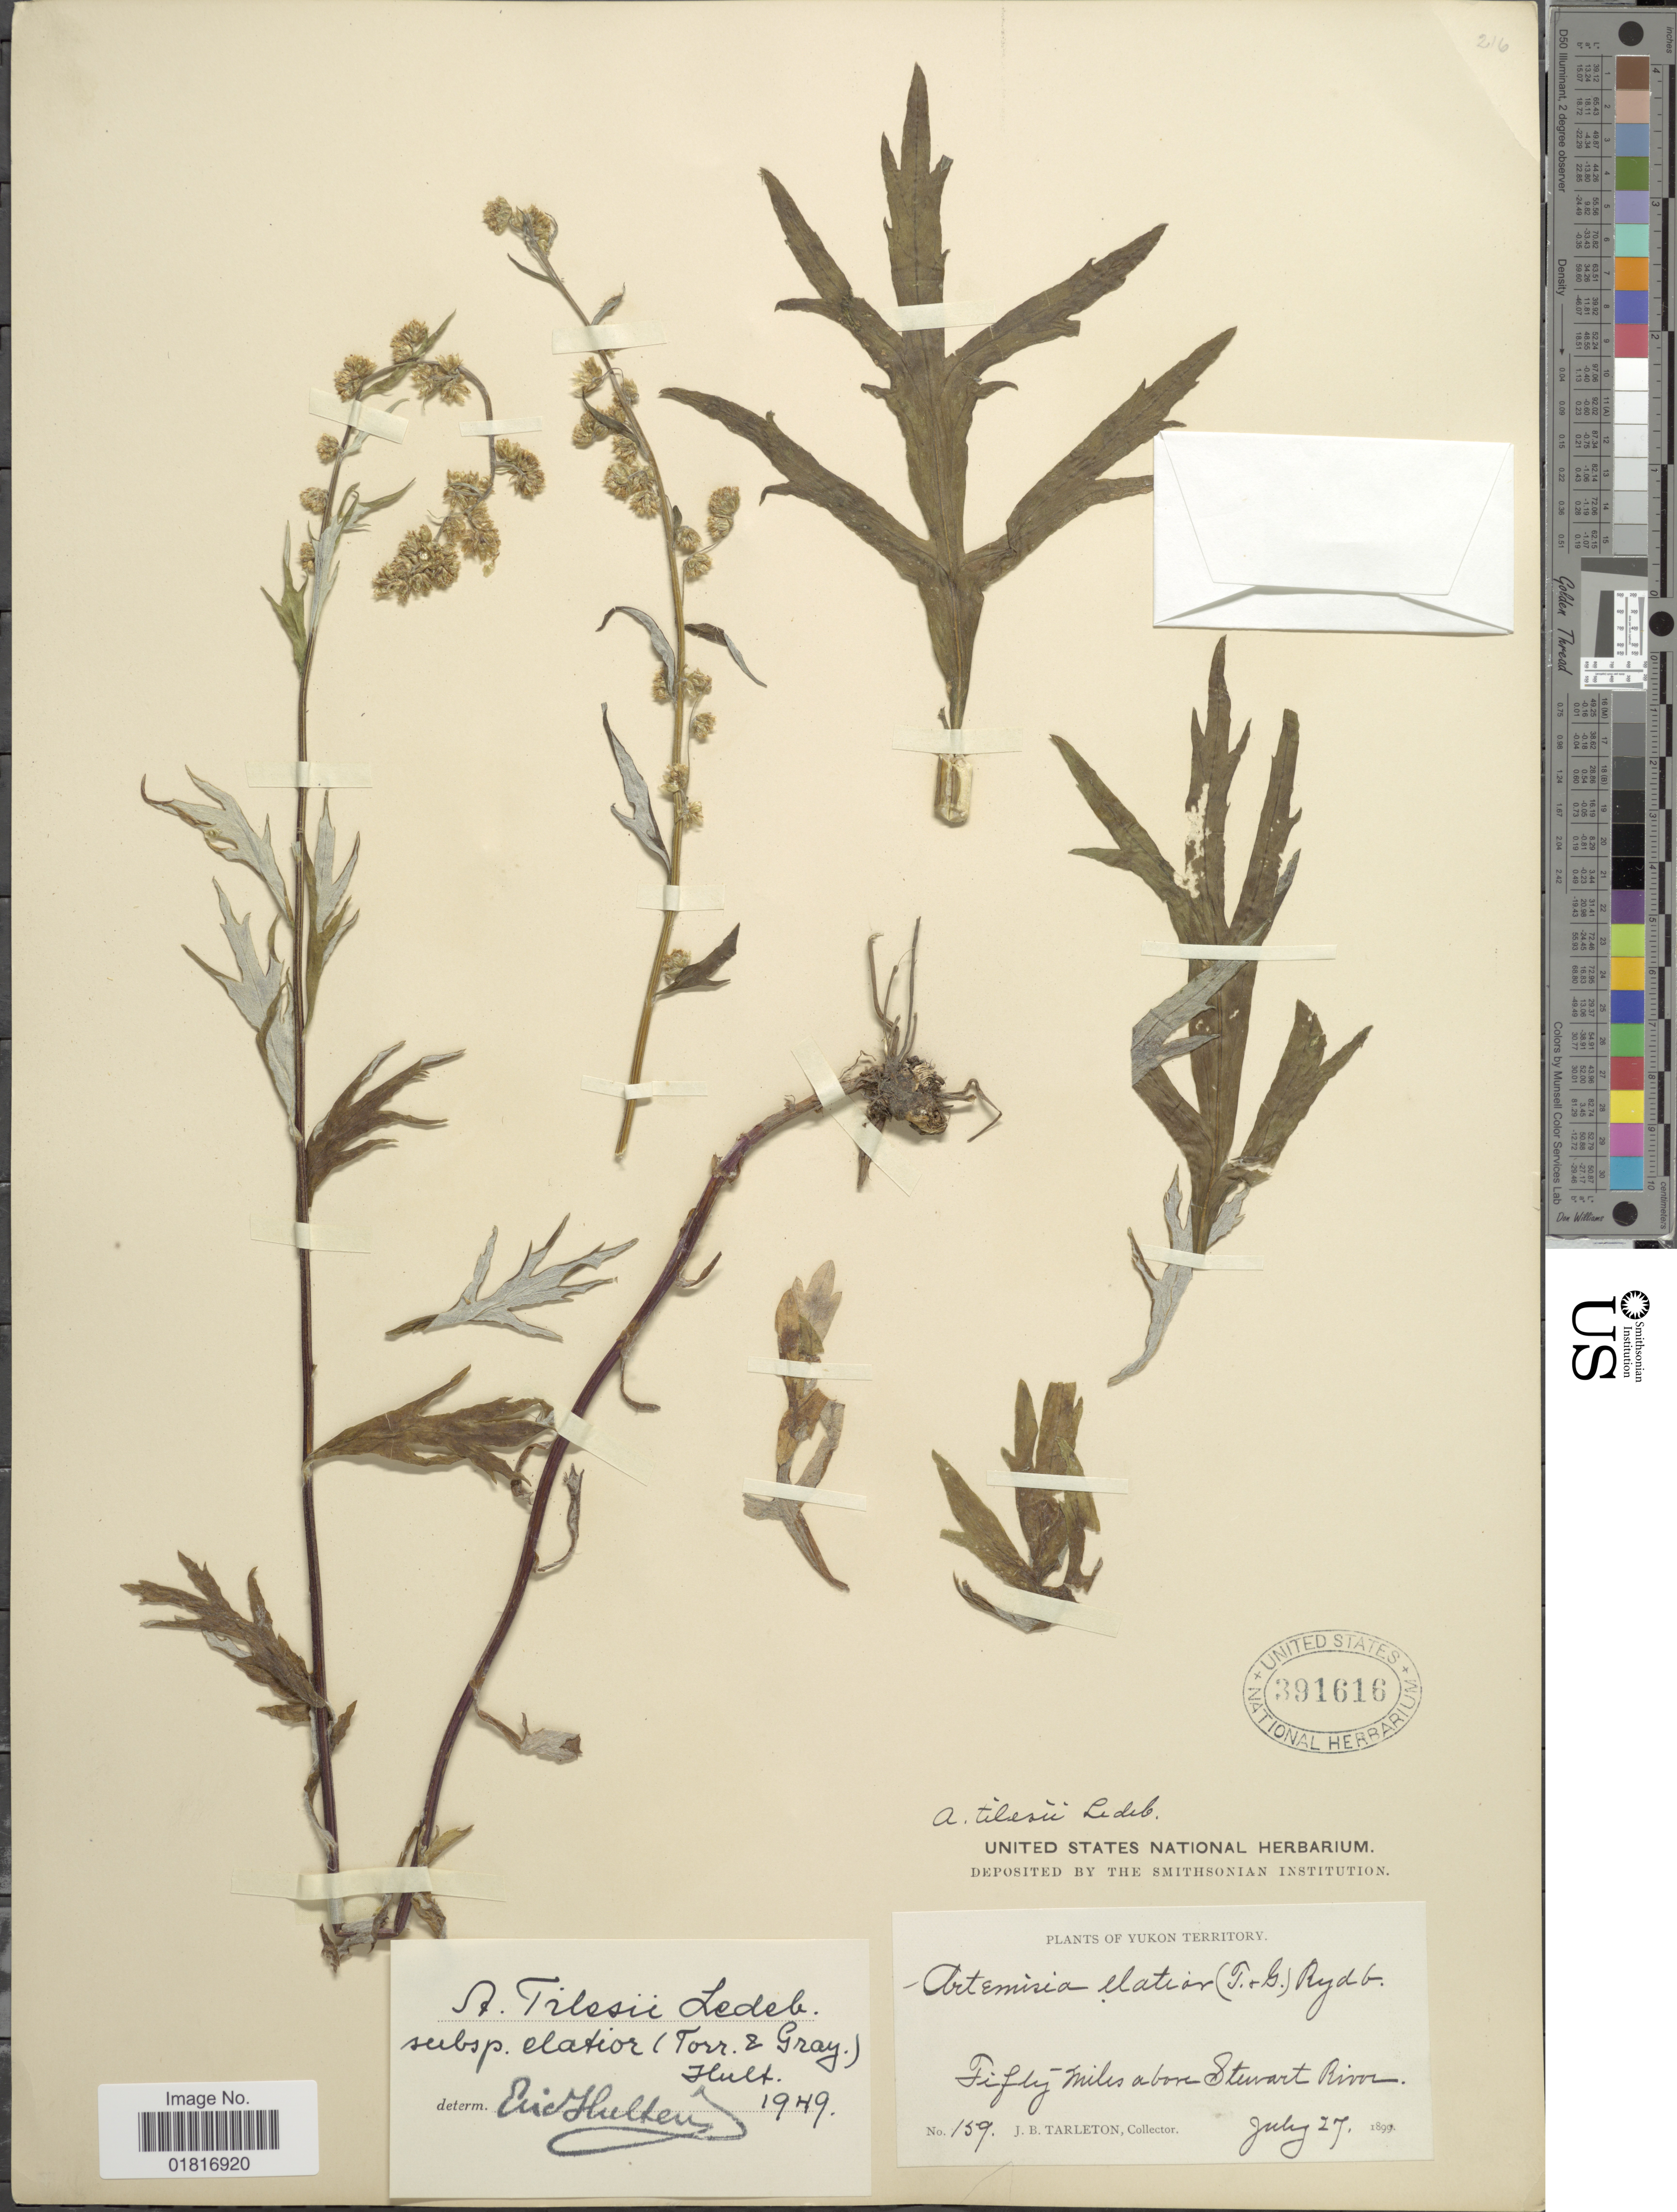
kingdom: Plantae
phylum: Tracheophyta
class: Magnoliopsida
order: Asterales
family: Asteraceae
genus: Artemisia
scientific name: Artemisia tilesii var. elatior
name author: Torr. & A. Gray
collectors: J. Tarleton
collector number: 159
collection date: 1899-07-27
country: Canada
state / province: Yukon Territory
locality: Fifty Miles above Stewart River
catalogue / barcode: US 391616